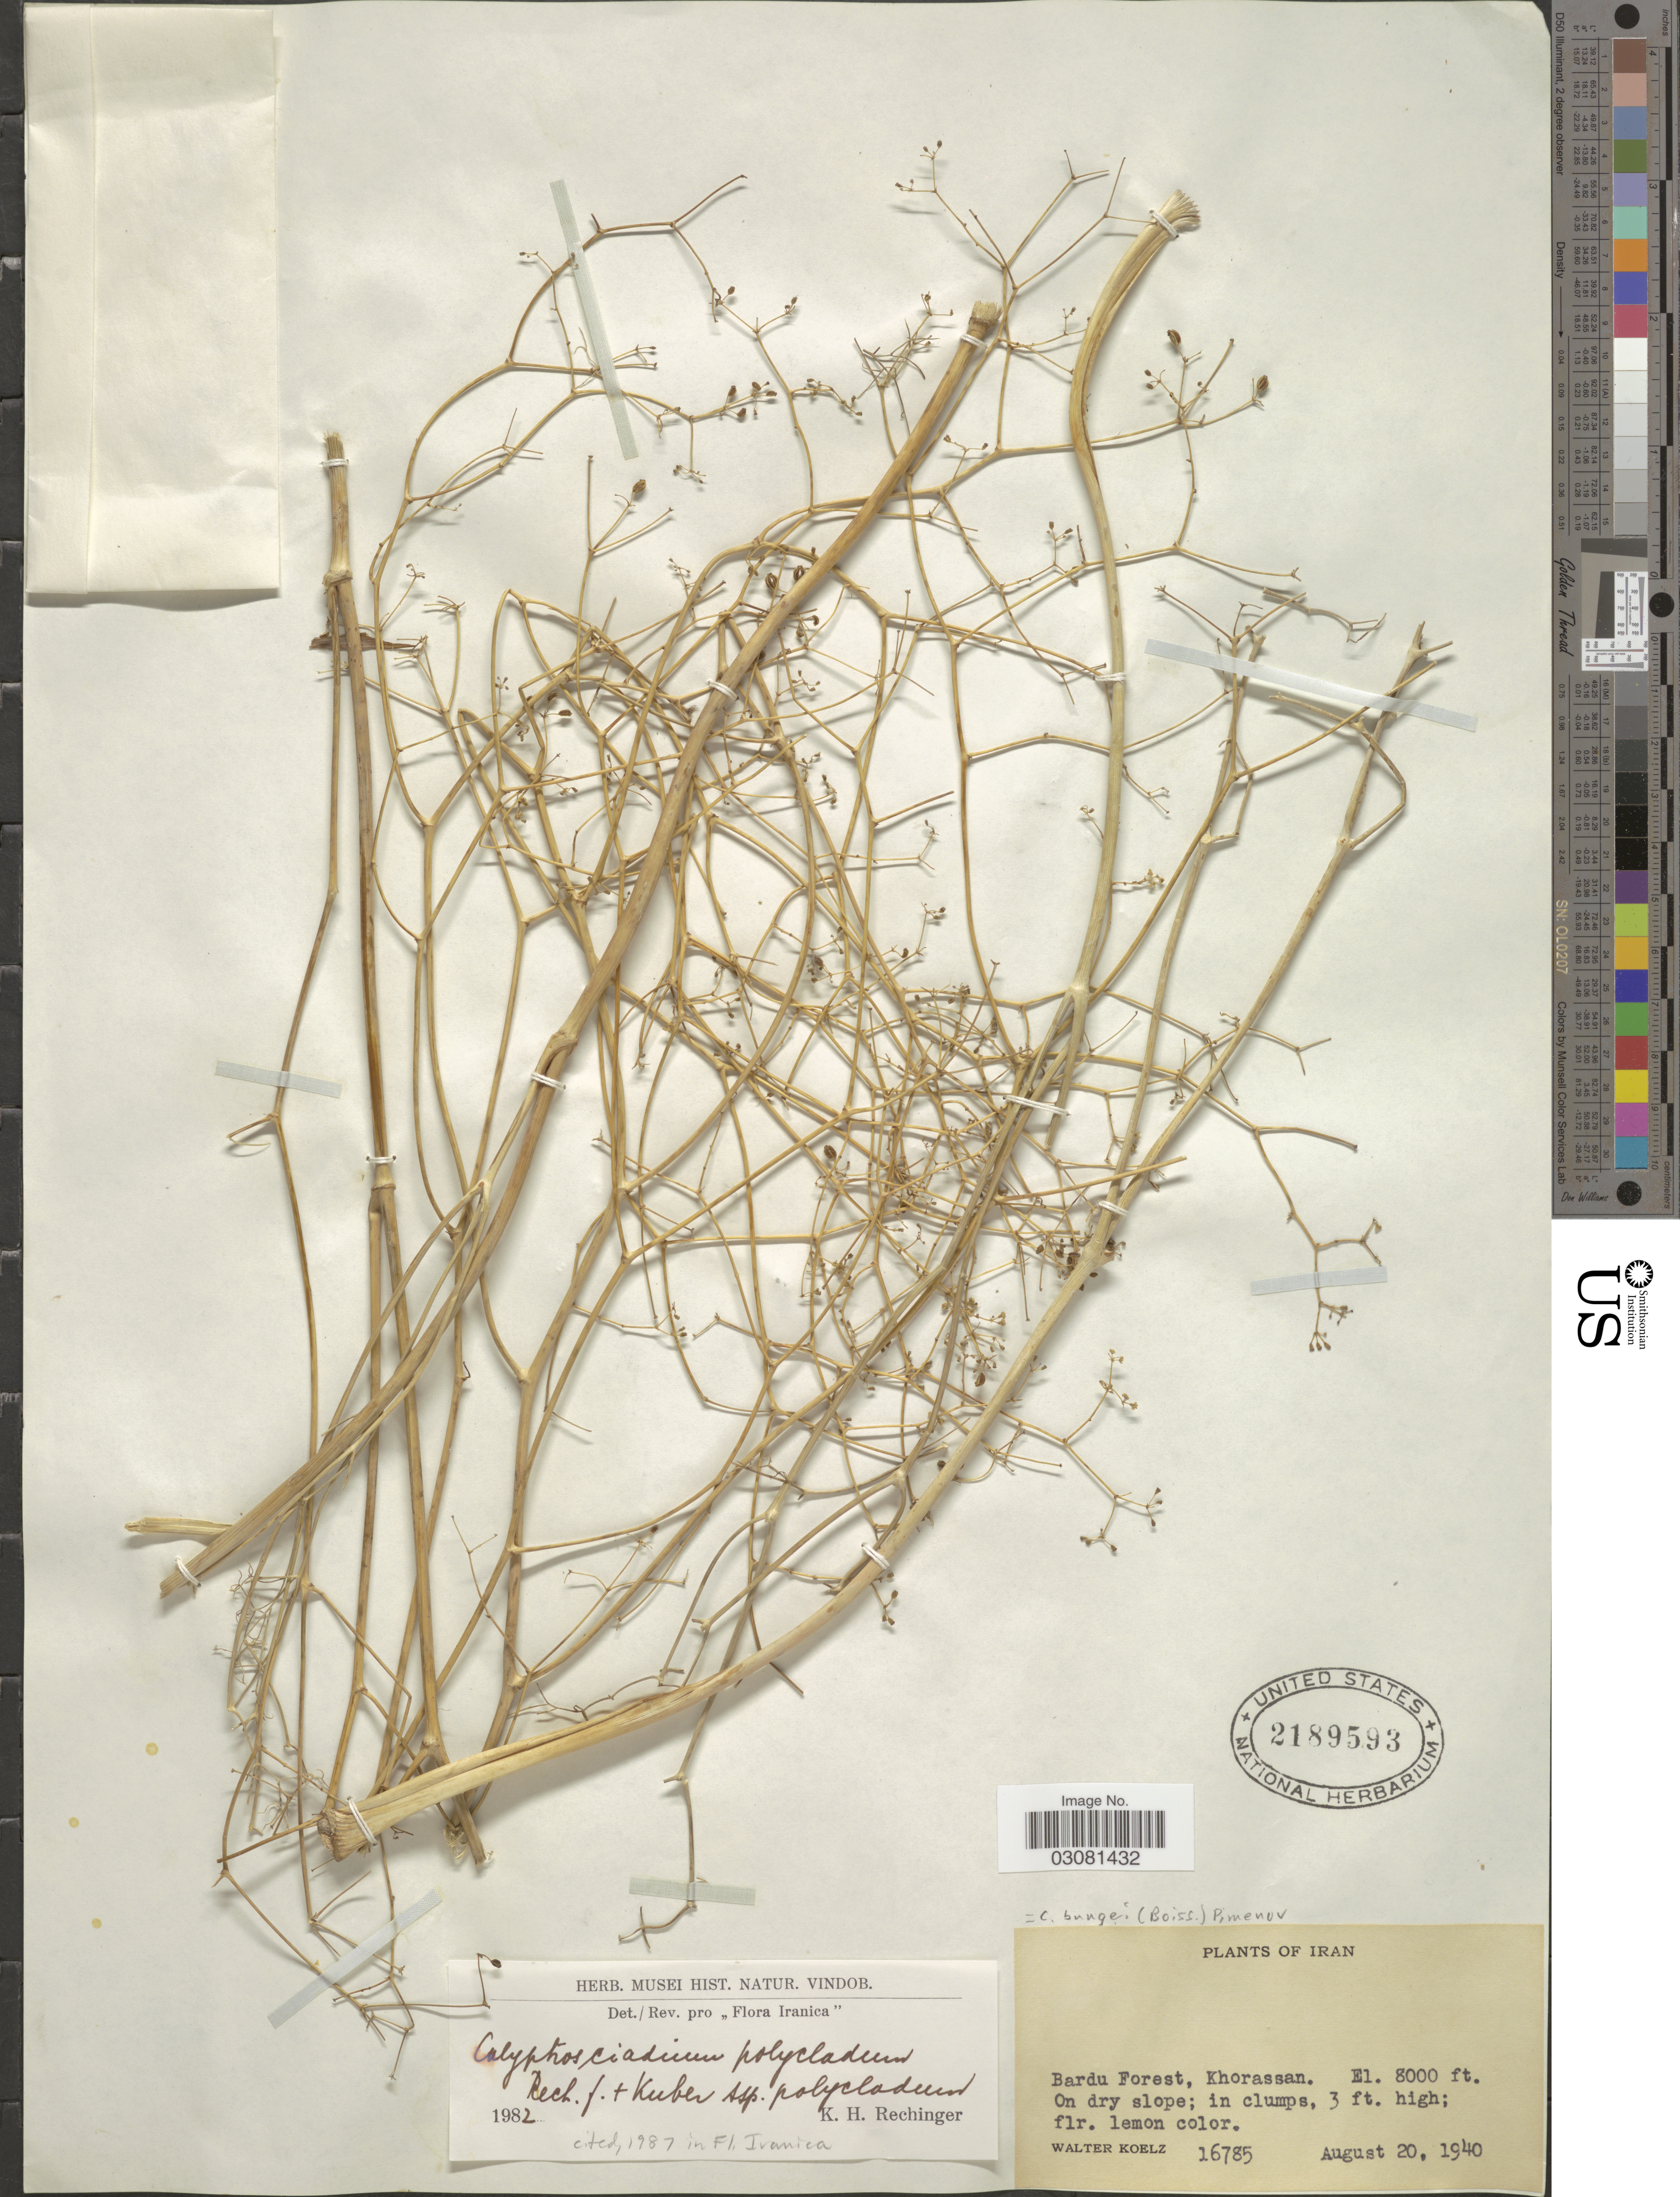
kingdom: Plantae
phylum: Tracheophyta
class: Magnoliopsida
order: Apiales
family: Apiaceae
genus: Calyptrosciadium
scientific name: Calyptrosciadium bungei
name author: (Boiss.) Pimenov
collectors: W. N. Koelz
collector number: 16785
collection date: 1940-08-20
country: Iran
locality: Bardu Forest, Khorassan.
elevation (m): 2438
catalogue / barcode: US 2189593